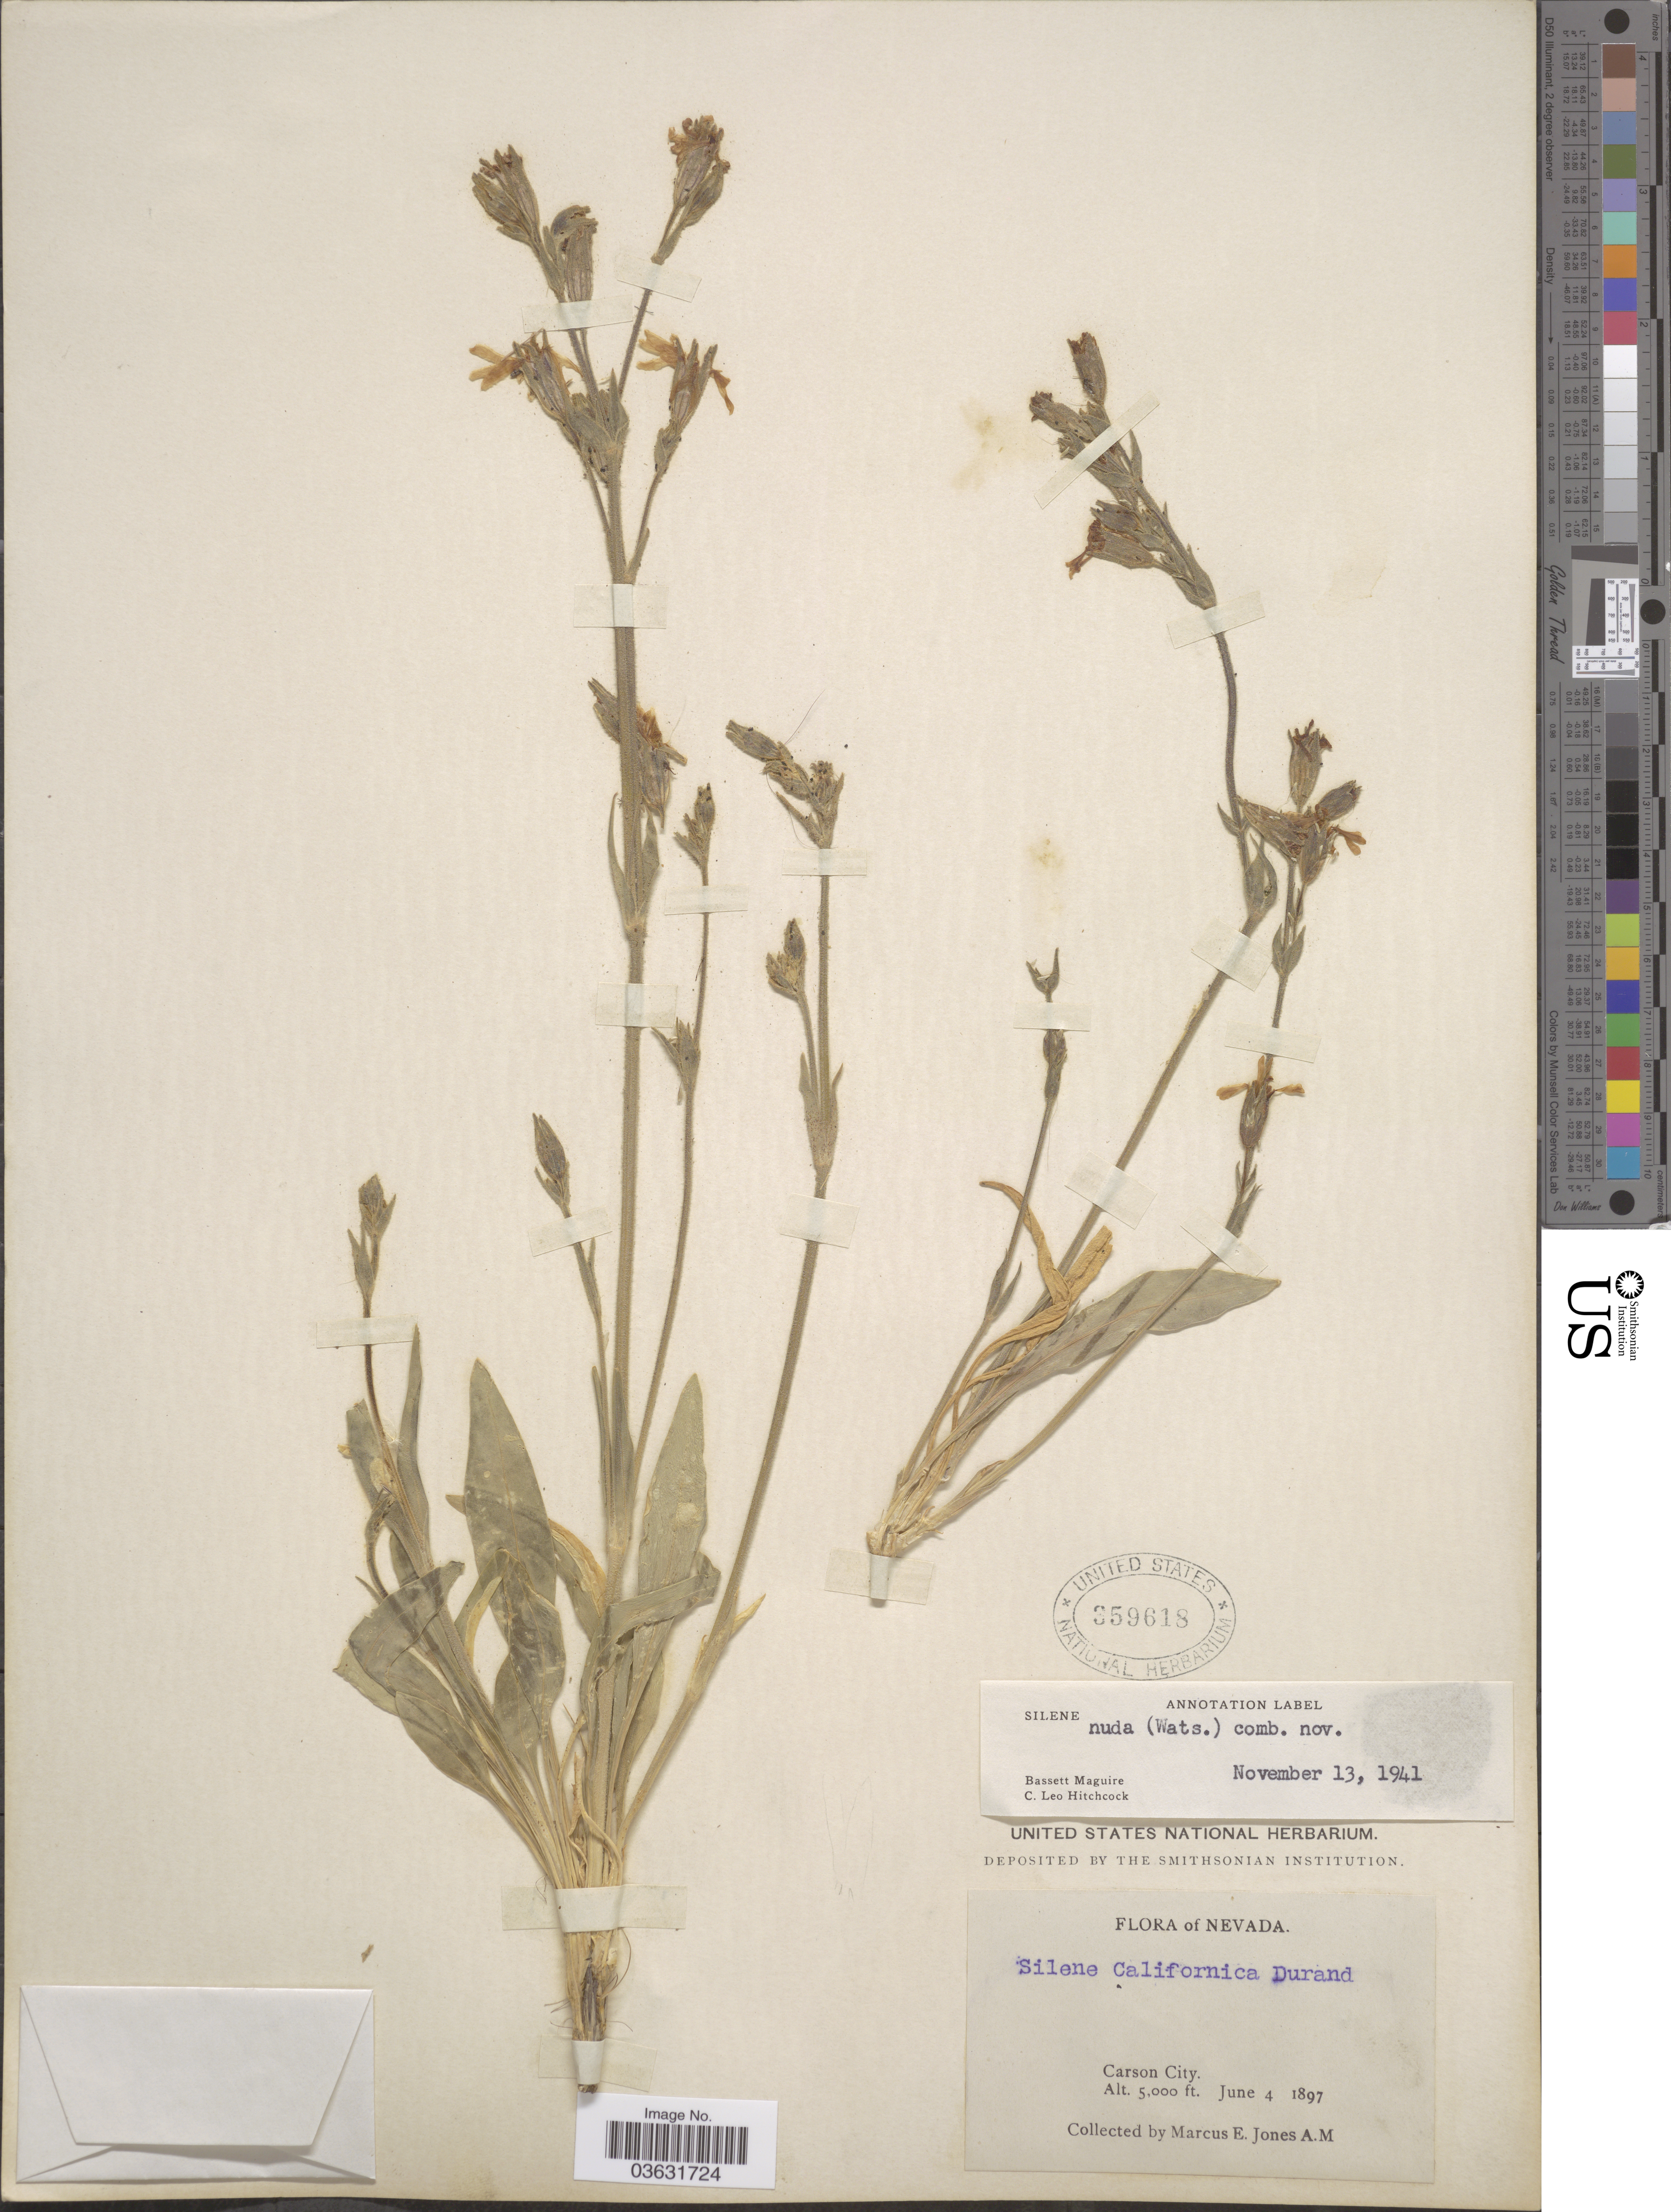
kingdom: Plantae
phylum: Tracheophyta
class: Magnoliopsida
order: Caryophyllales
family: Caryophyllaceae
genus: Silene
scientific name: Silene nuda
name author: (S. Watson) C.L. Hitchc. & Maguire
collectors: M. E. Jones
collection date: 1897-06-04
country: United States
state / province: Nevada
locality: Carson City.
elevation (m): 1524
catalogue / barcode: US 359618